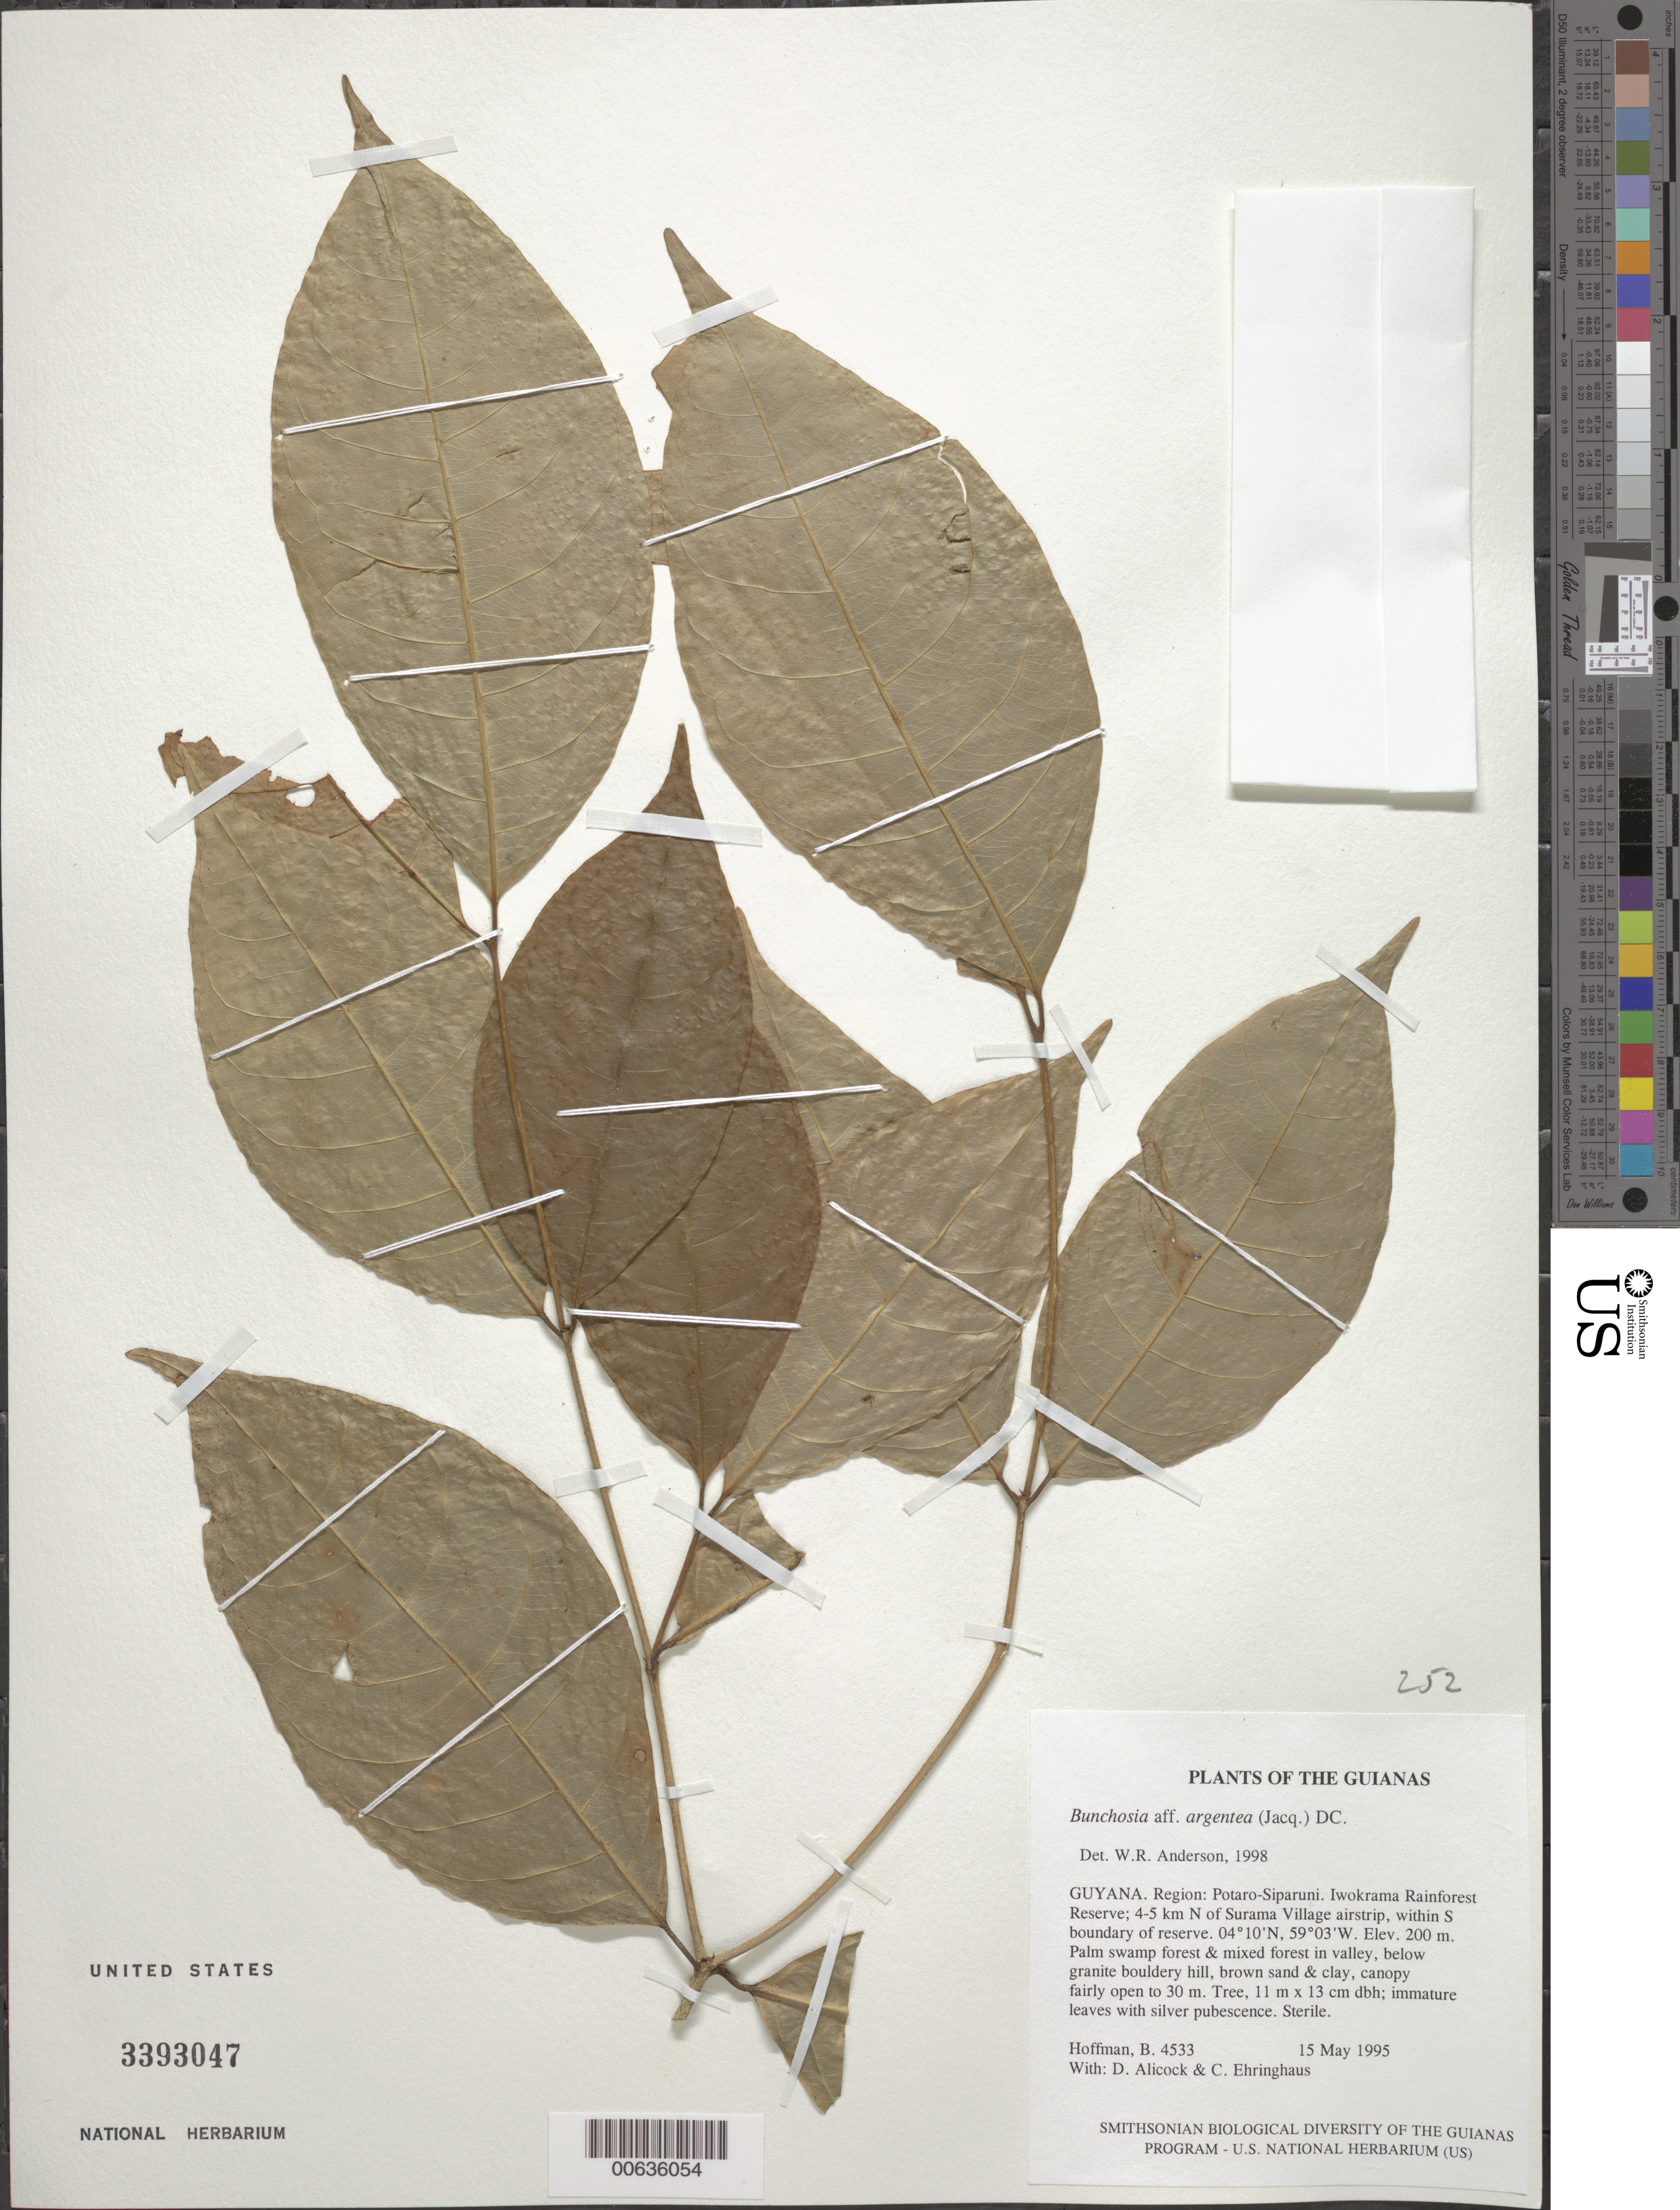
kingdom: Plantae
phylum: Tracheophyta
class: Magnoliopsida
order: Malpighiales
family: Malpighiaceae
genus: Bunchosia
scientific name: Bunchosia argentea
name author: (Jacq.) DC.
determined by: Anderson, W. R., (MICH), University of Michigan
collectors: B. Hoffman, D. Allicock & C. Ehringhaus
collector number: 4533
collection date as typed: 15 May 1995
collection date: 1995-05-15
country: Guyana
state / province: Potaro-Siparuni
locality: Iwokrama Rainforest Reserve; 4-5 km N of Surama village airstrip, within S boundary of reserve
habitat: Palm swamp forest & mixed forest in valley, below granite bouldery hill, brown sand & clay, canopy fairly open to 30 m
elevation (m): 200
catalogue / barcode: US 3393047